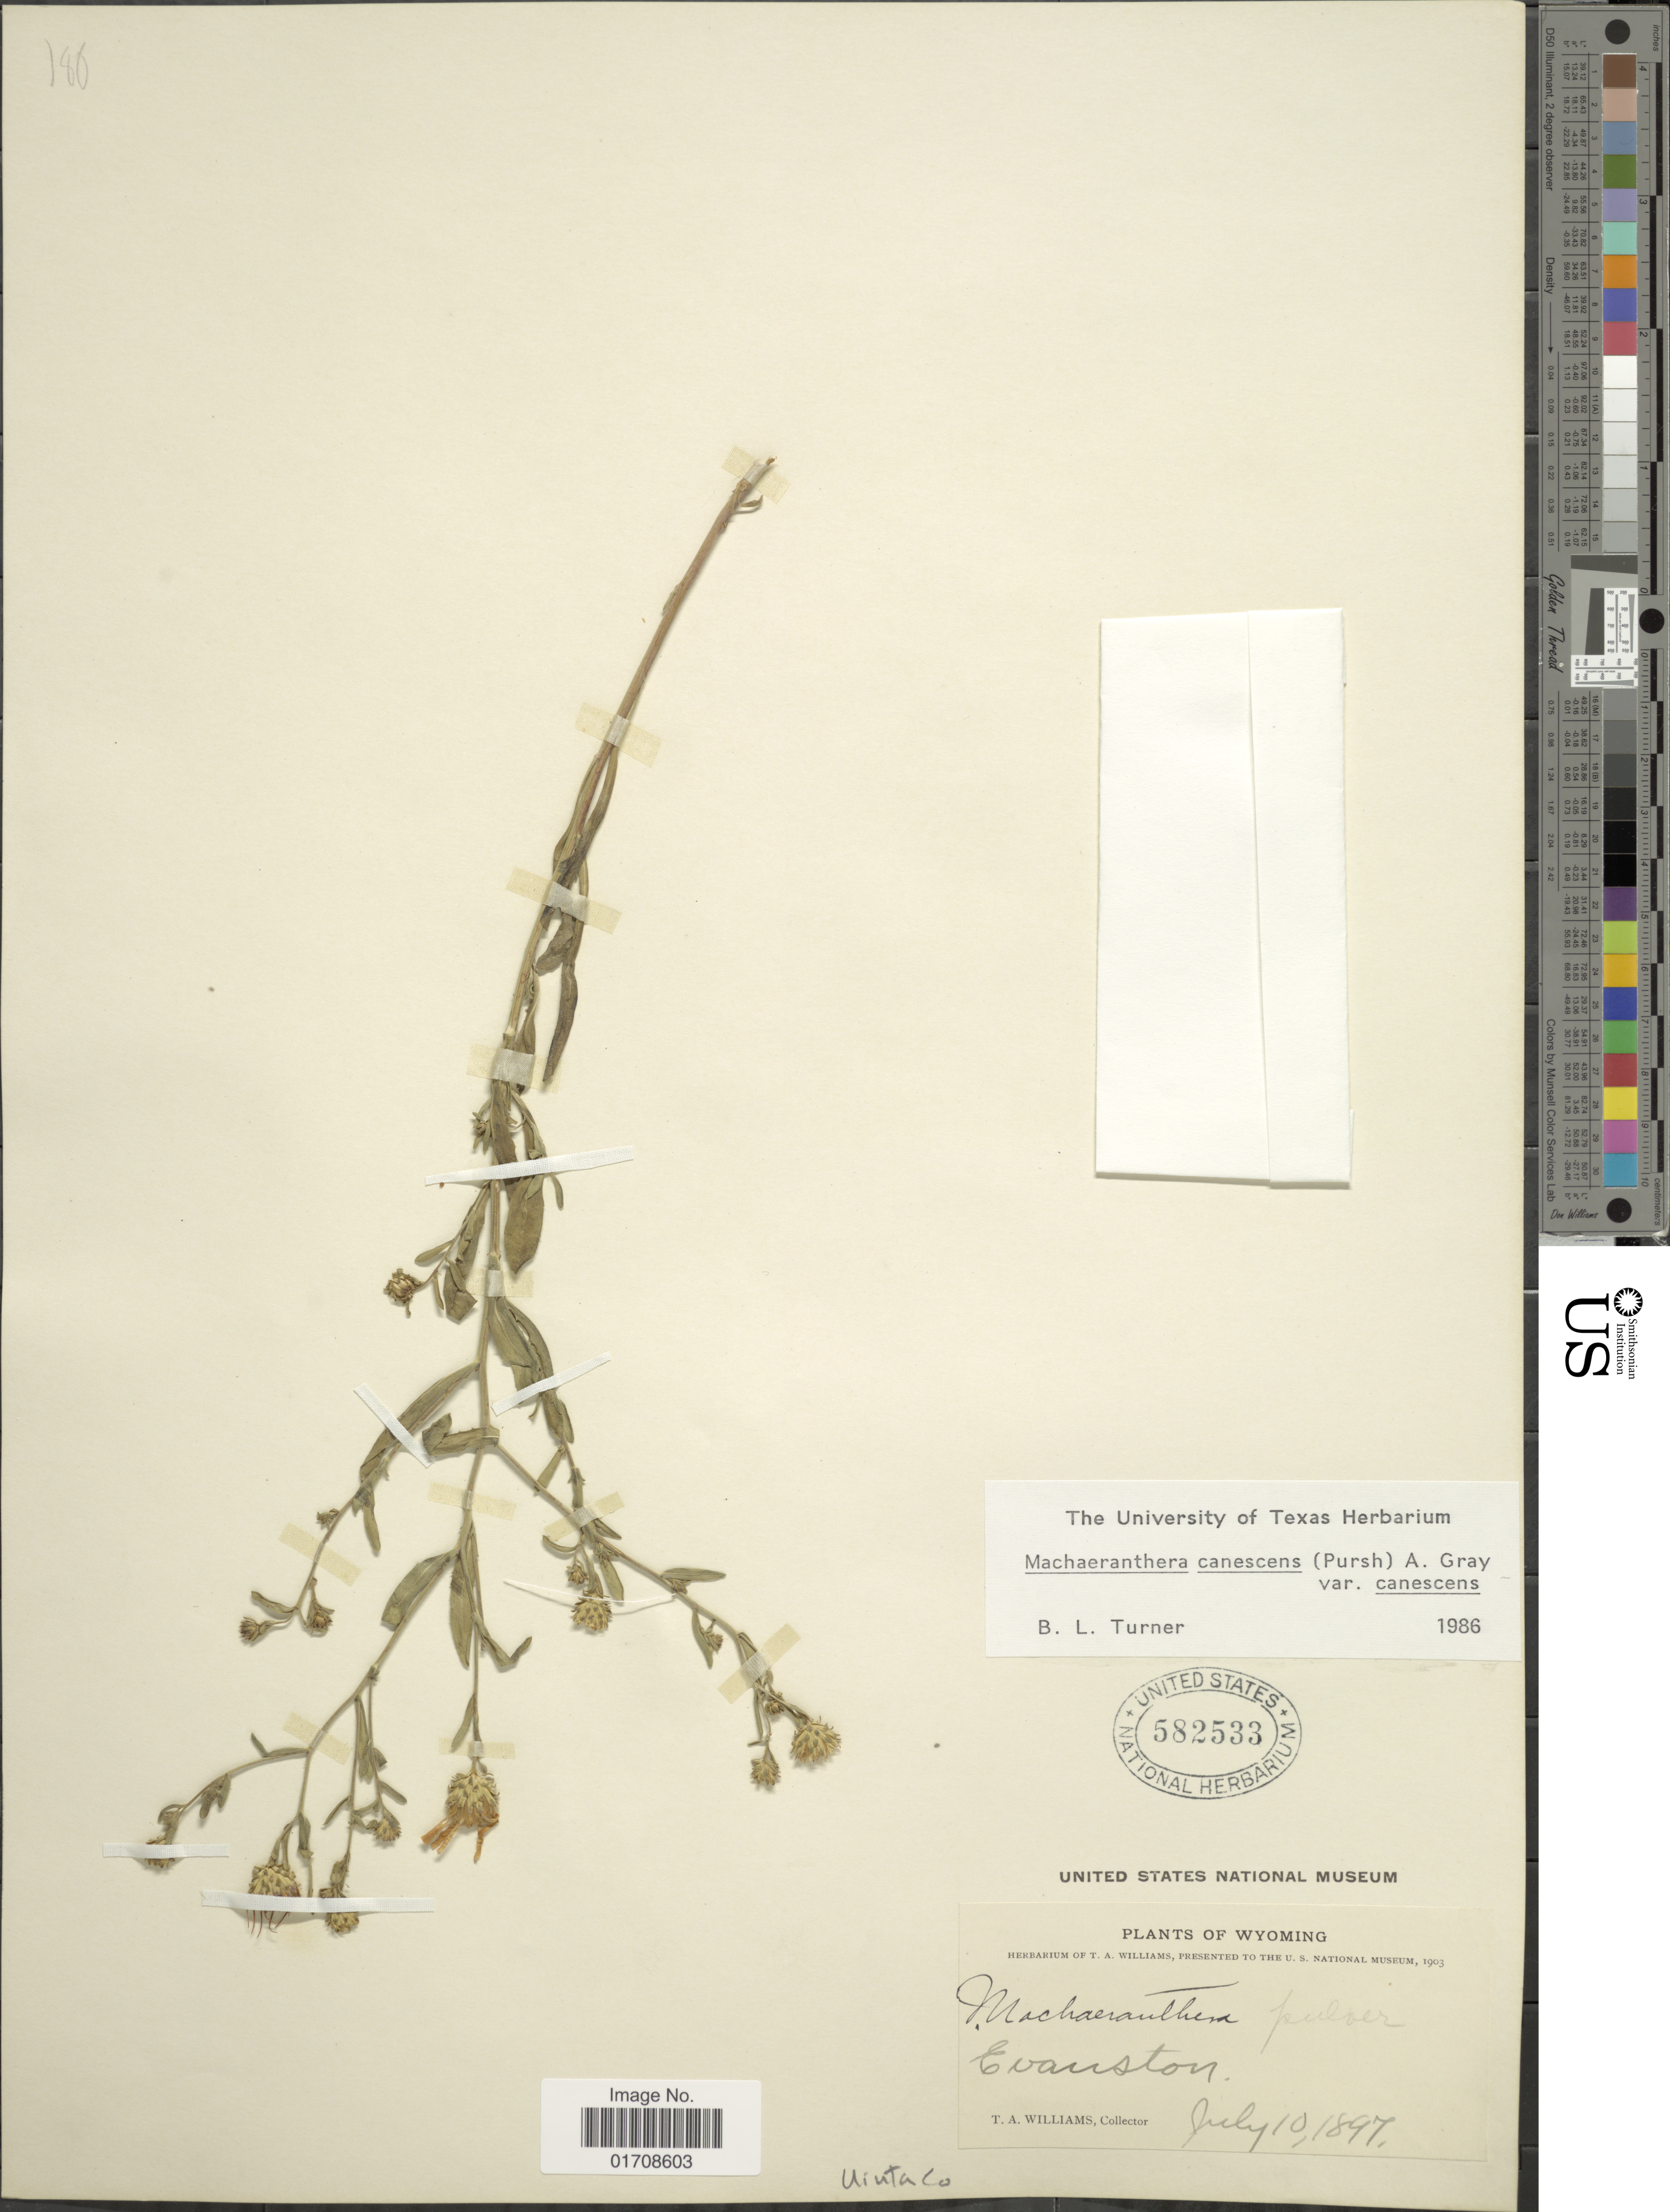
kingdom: Plantae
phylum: Tracheophyta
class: Magnoliopsida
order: Asterales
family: Asteraceae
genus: Machaeranthera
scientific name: Machaeranthera canescens var. canescens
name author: (Pursh) A. Gray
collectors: T. A. Williams (herbarium)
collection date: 1897-07-10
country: United States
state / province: Wyoming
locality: Evanston, Uinta Co.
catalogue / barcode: US 582533